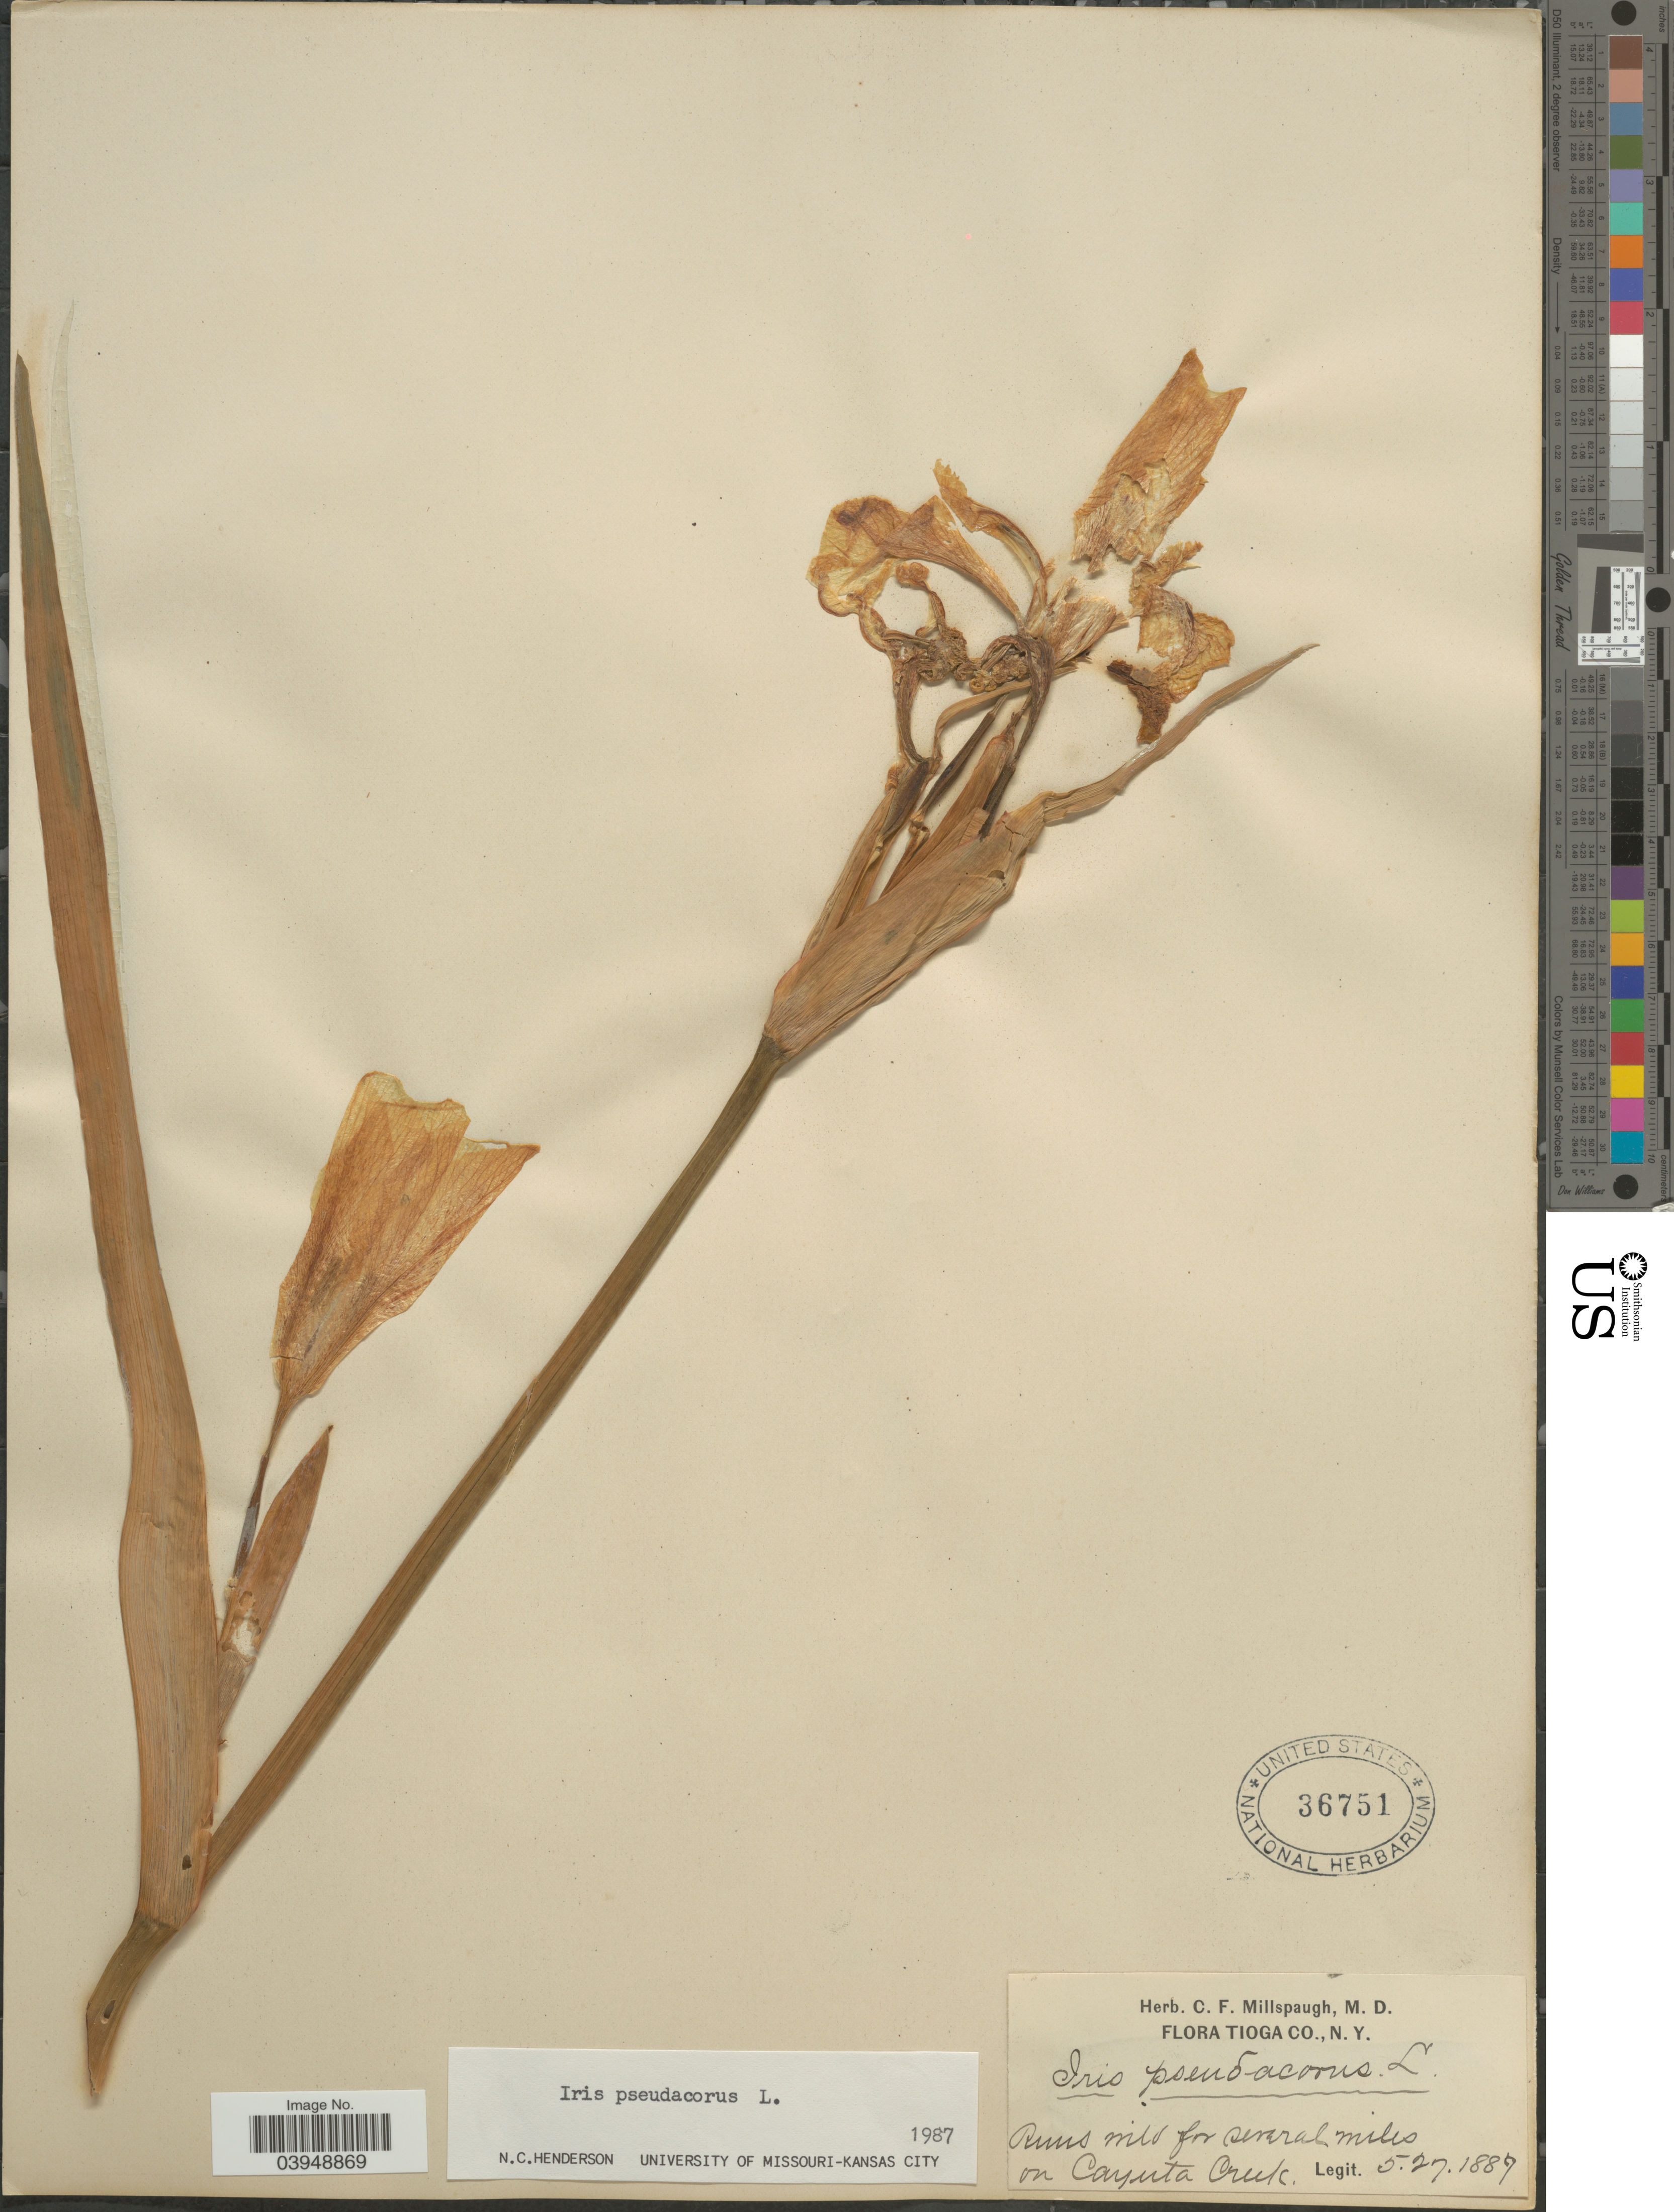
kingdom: Plantae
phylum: Tracheophyta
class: Liliopsida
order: Asparagales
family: Iridaceae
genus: Iris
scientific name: Iris pseudacorus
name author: L.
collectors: Ex herb. C. F. Millspaugh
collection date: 1887-05-27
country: United States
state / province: New York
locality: Tioga Co. Runs wild for several miles on Cayuta Creek.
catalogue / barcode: US 36751